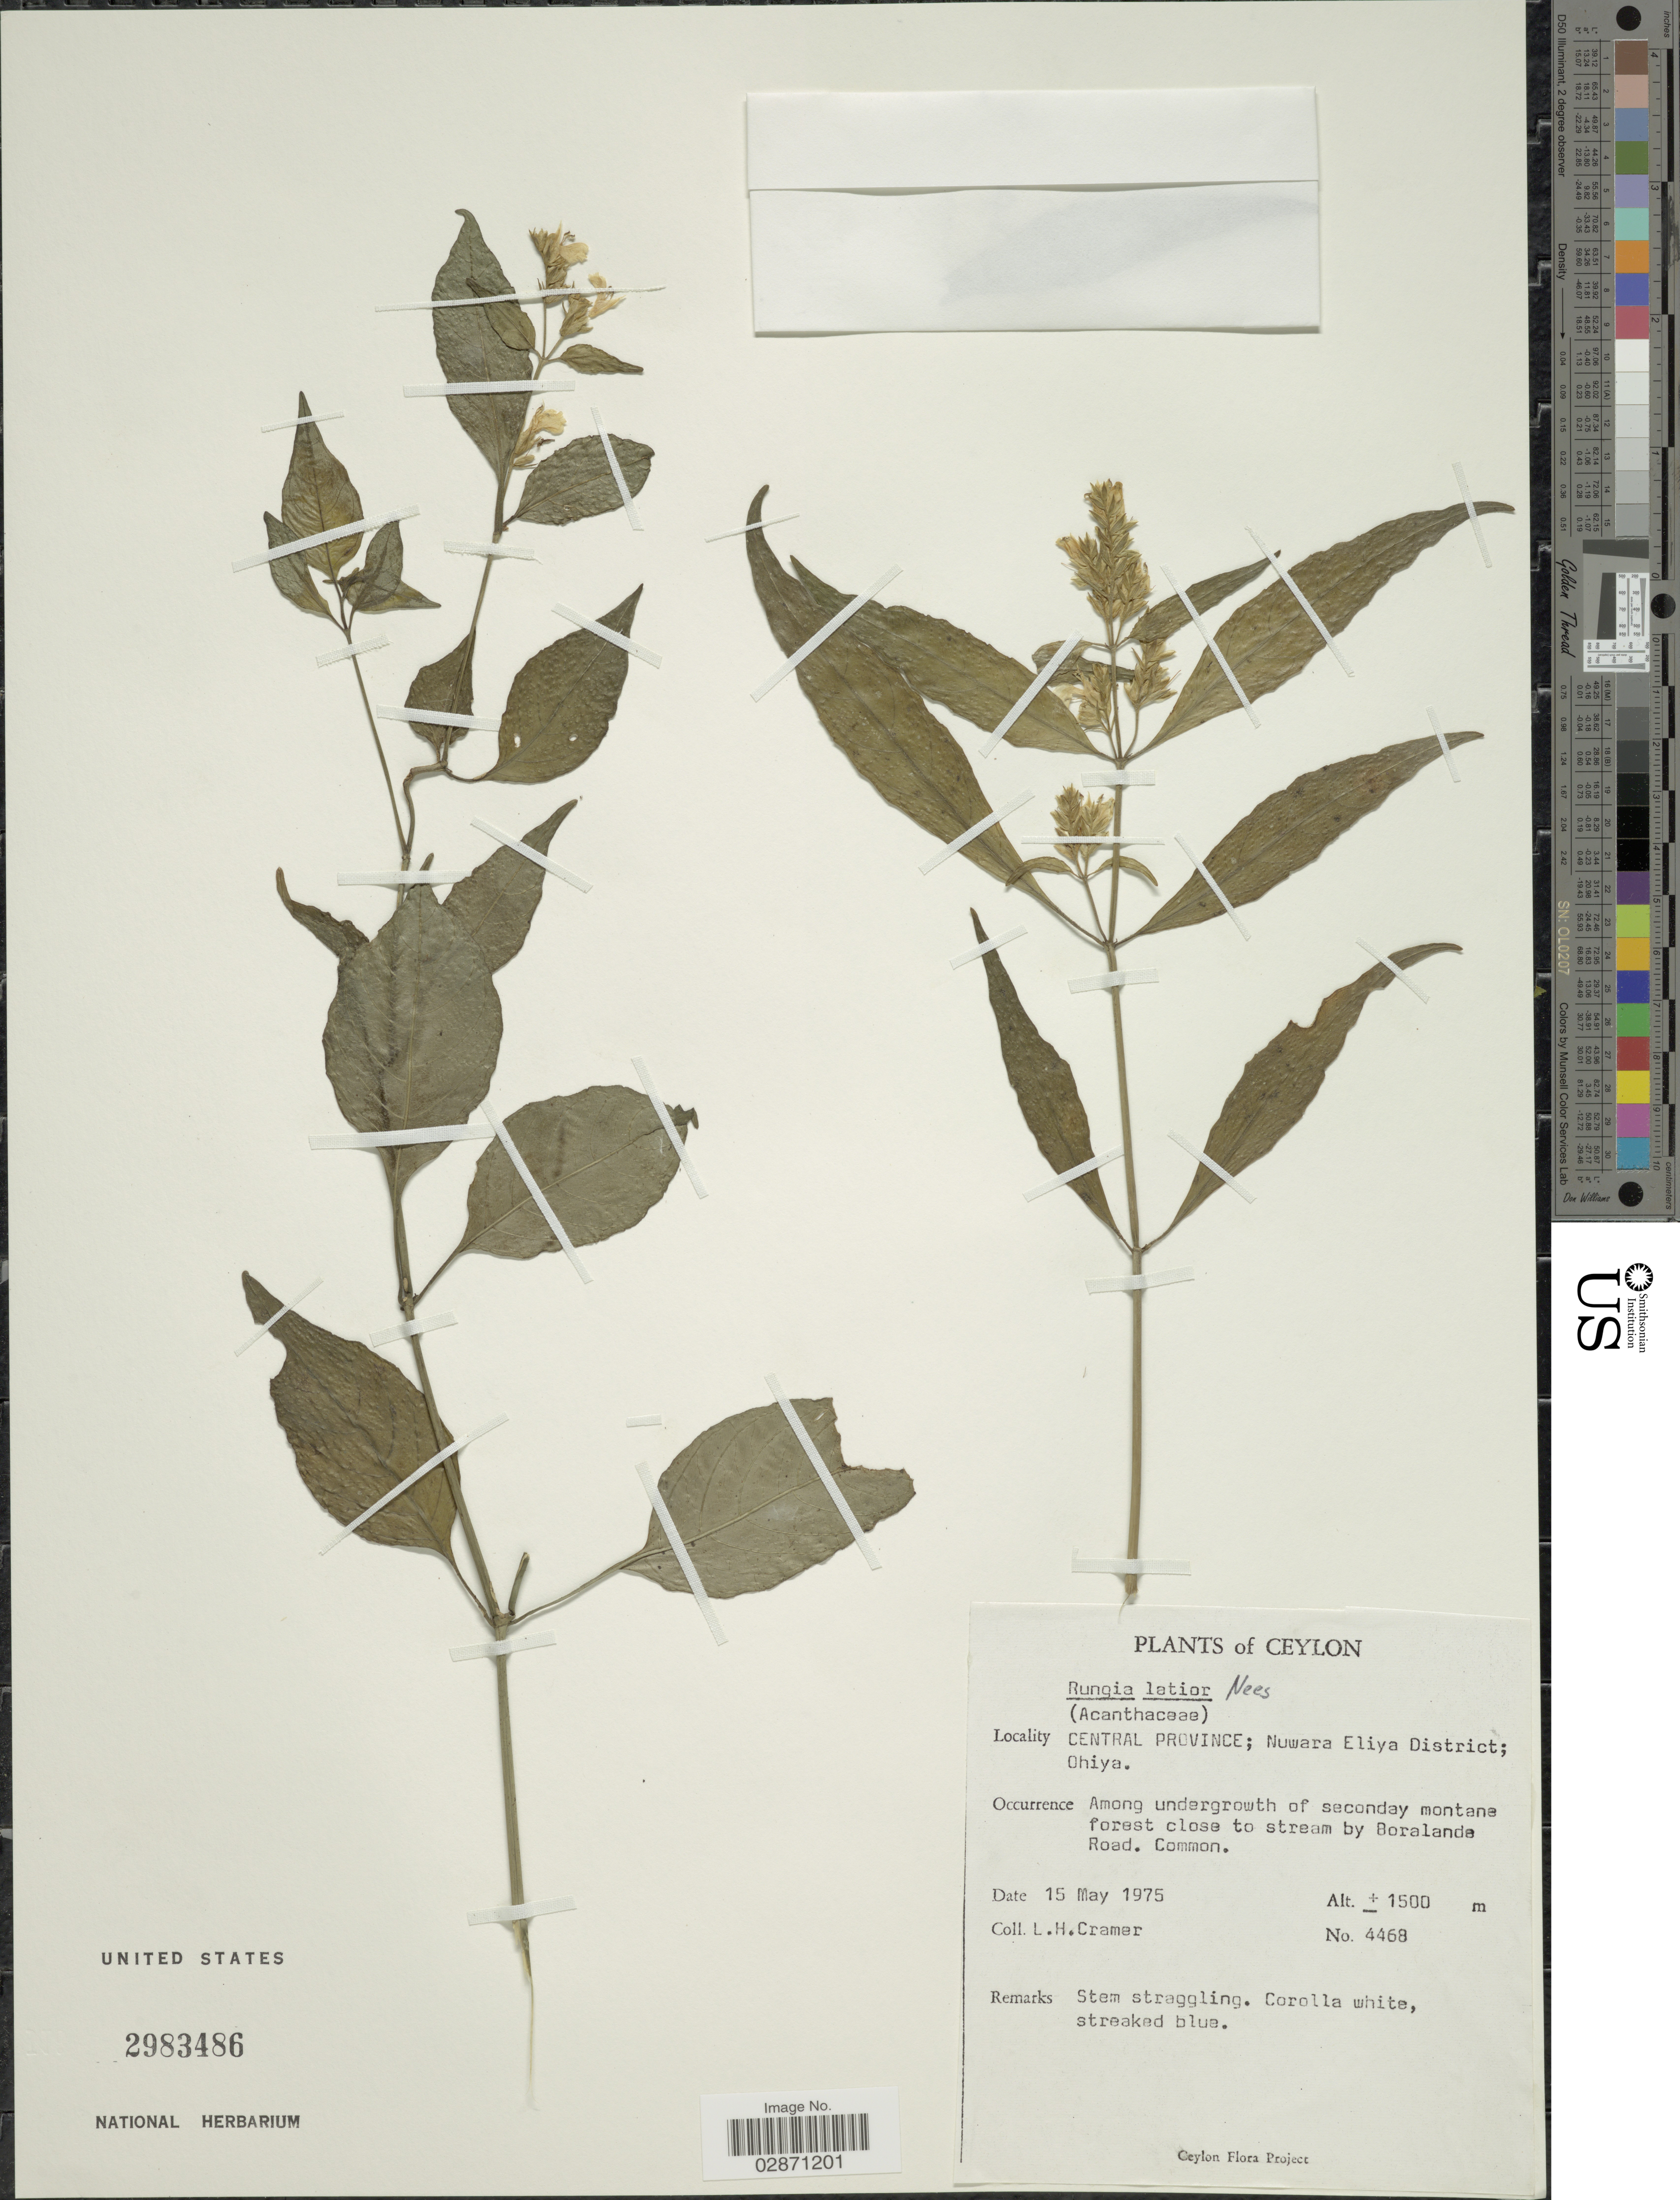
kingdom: Plantae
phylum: Tracheophyta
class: Magnoliopsida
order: Lamiales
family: Acanthaceae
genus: Rungia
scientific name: Rungia latior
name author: Nees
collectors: L. H. Cramer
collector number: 4468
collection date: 1975-05-15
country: Sri Lanka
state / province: Central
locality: Ceylon. Nuwara Eliya District; Ohiya. Among undergrowth of secondary montane forest close to stream by Boralanda Road.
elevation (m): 1500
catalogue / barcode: US 2983486